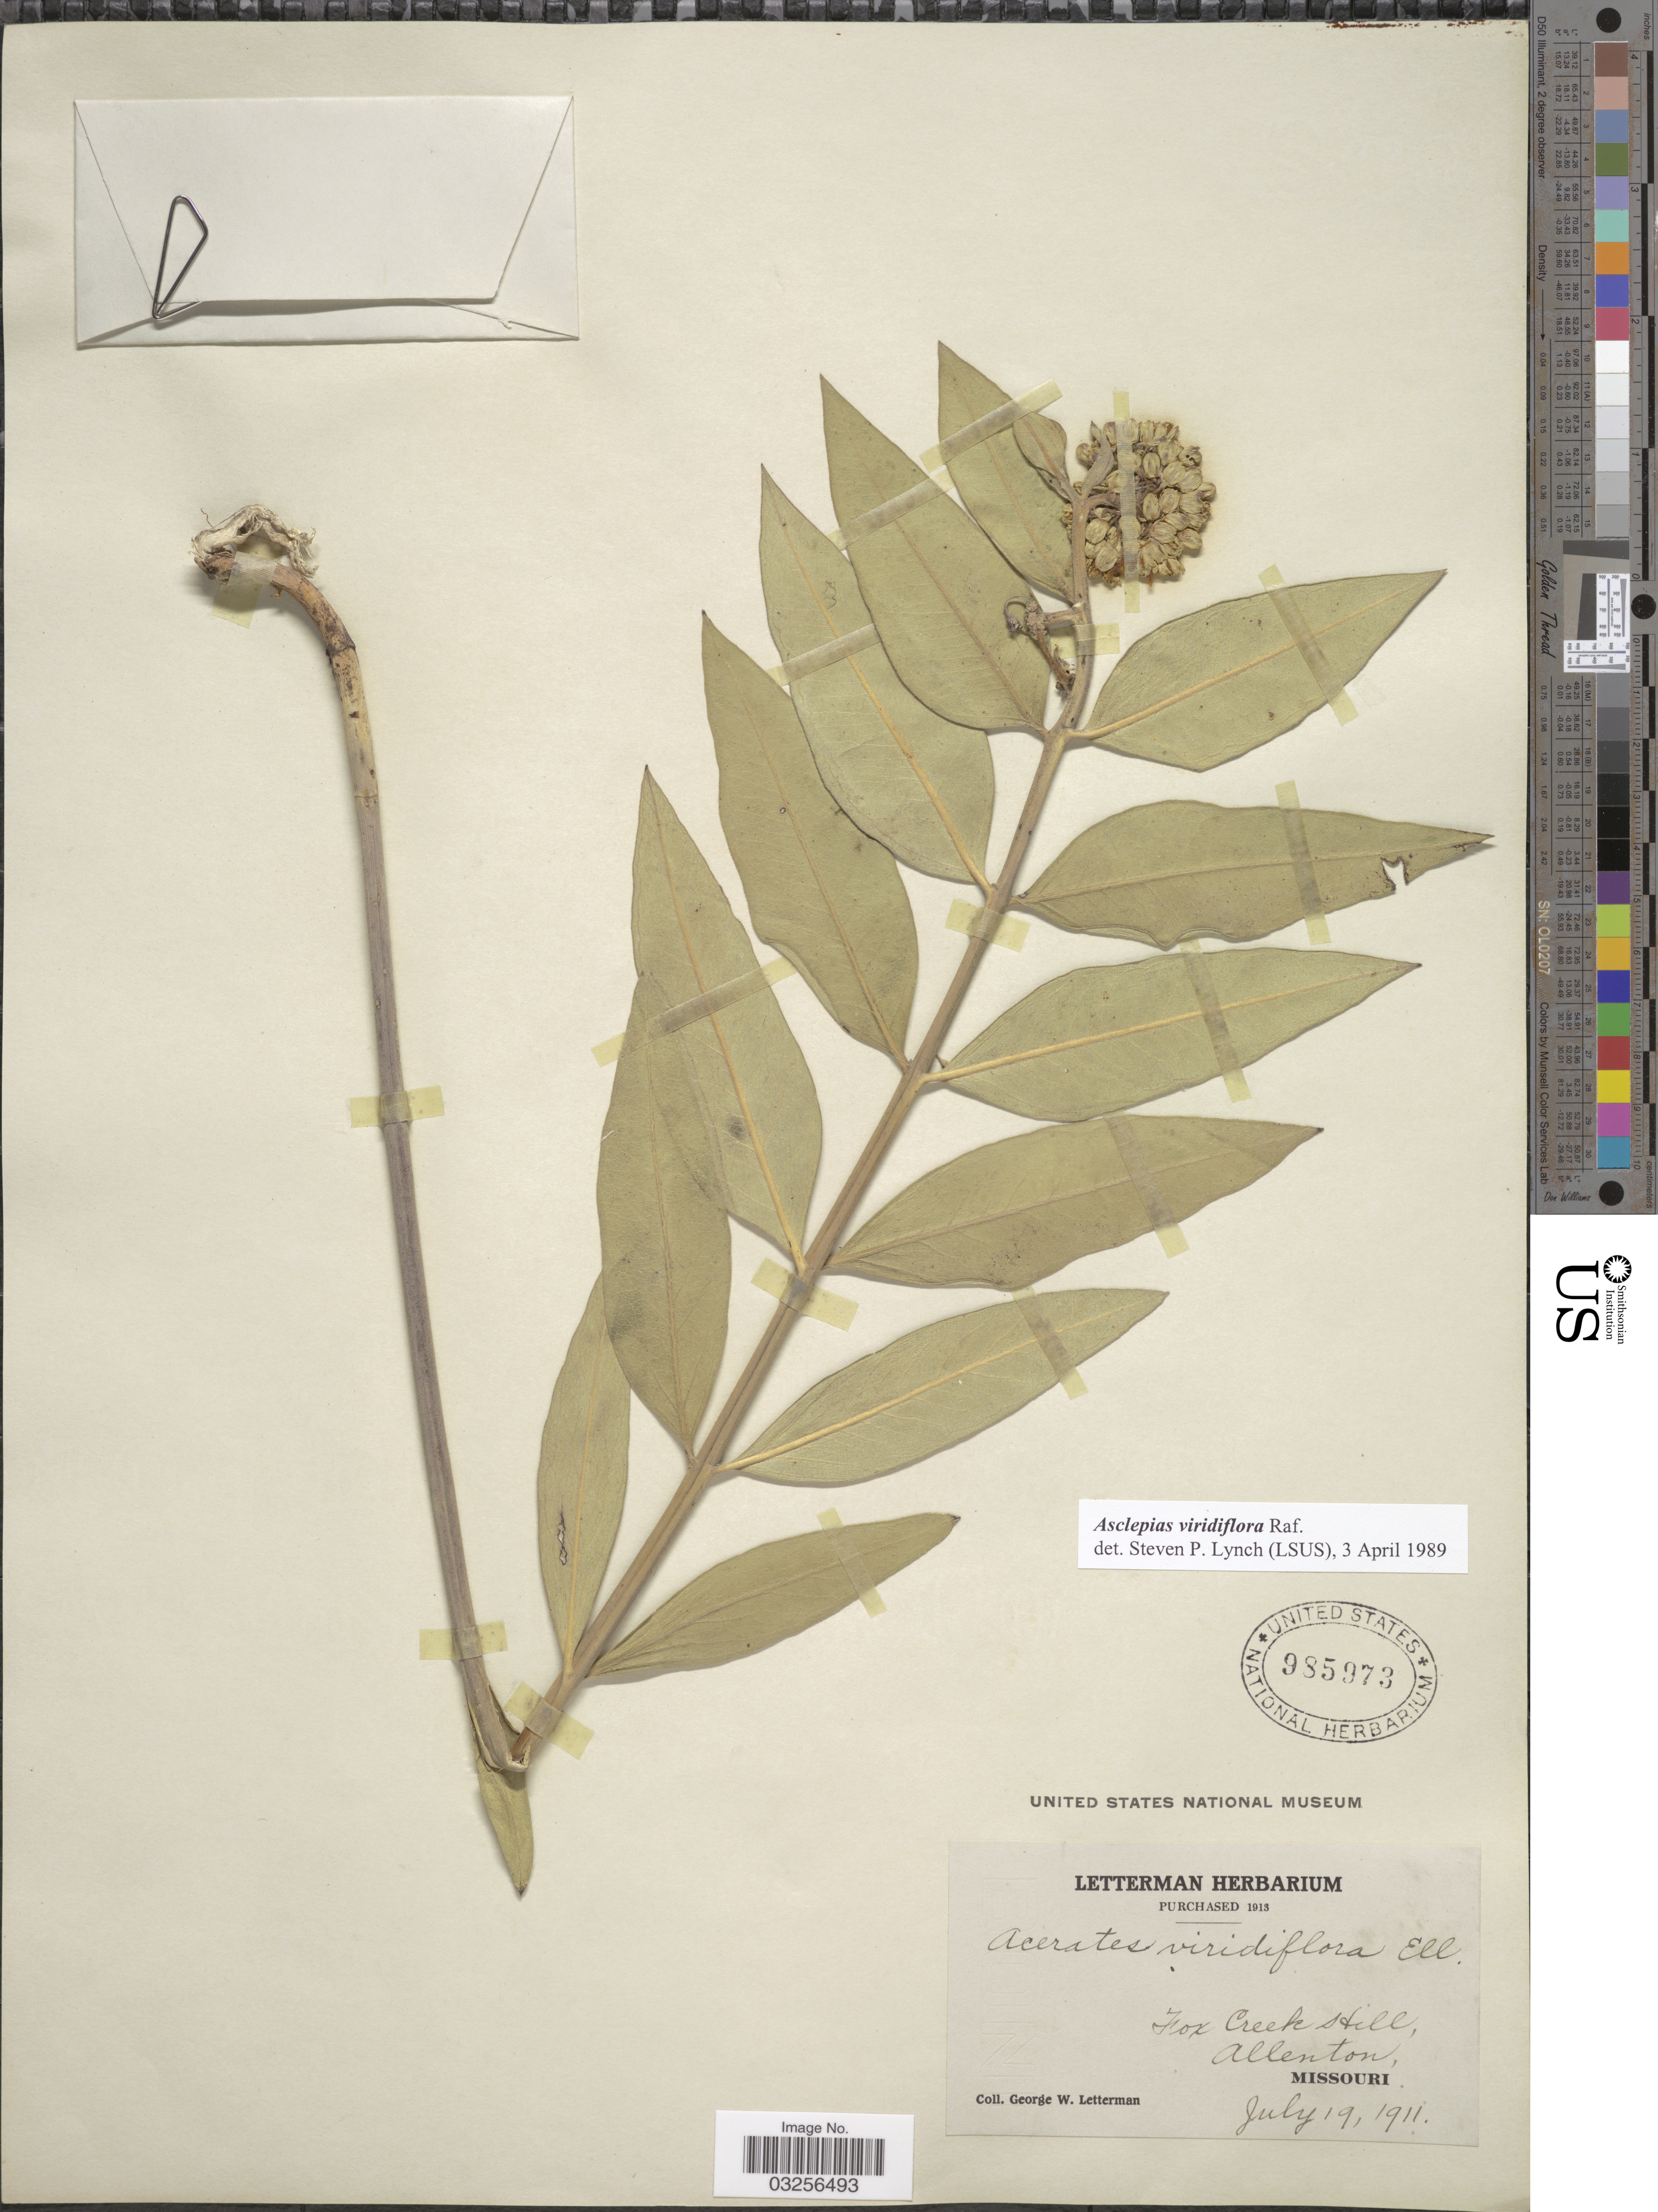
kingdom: Plantae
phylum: Tracheophyta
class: Magnoliopsida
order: Gentianales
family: Apocynaceae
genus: Asclepias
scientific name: Asclepias viridiflora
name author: Raf.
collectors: G. W. Letterman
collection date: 1911-07-19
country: United States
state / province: Missouri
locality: Fox Creek Hill, Allenton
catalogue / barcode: US 985973